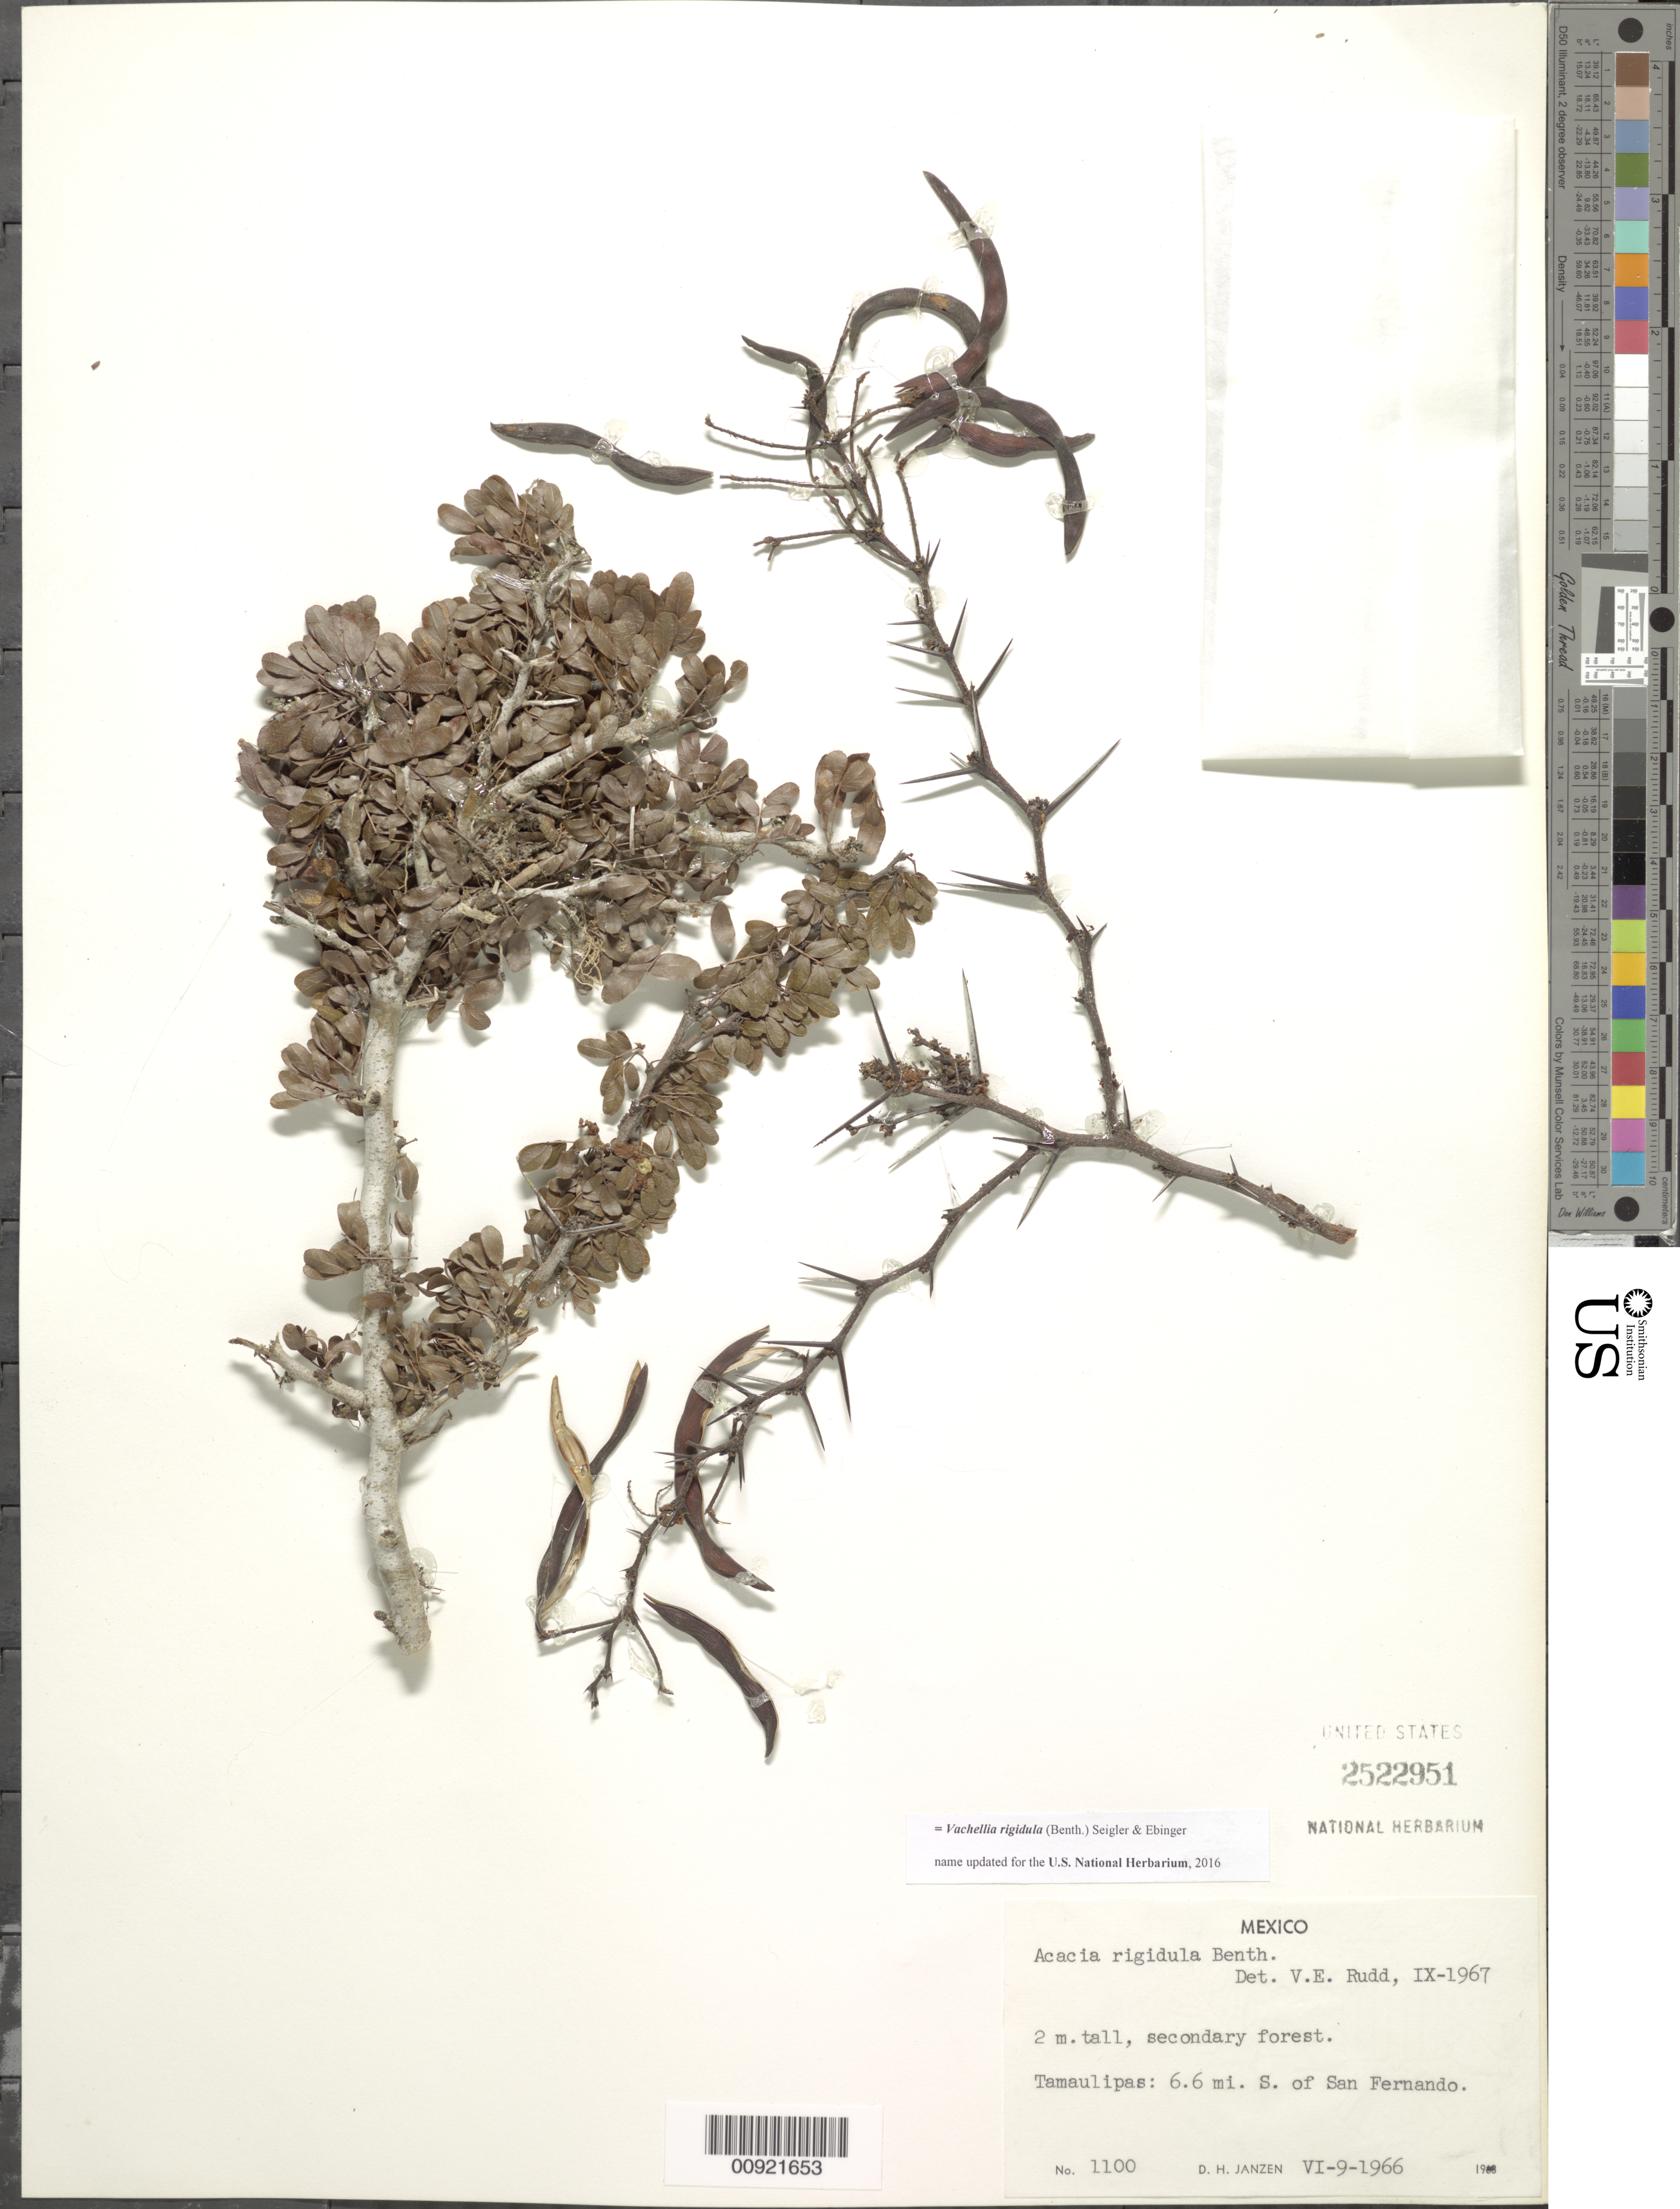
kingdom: Plantae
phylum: Tracheophyta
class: Magnoliopsida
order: Fabales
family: Fabaceae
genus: Vachellia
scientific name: Vachellia rigidula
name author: (Benth.) Seigler & Ebinger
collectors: D. Janzen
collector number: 1100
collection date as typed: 09 Jun 1966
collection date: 1966-06-09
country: Mexico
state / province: Tamaulipas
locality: Tamaulipas: 6.6 mi. S of San Fernando.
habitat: Secondary forest.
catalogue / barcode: US 2522951